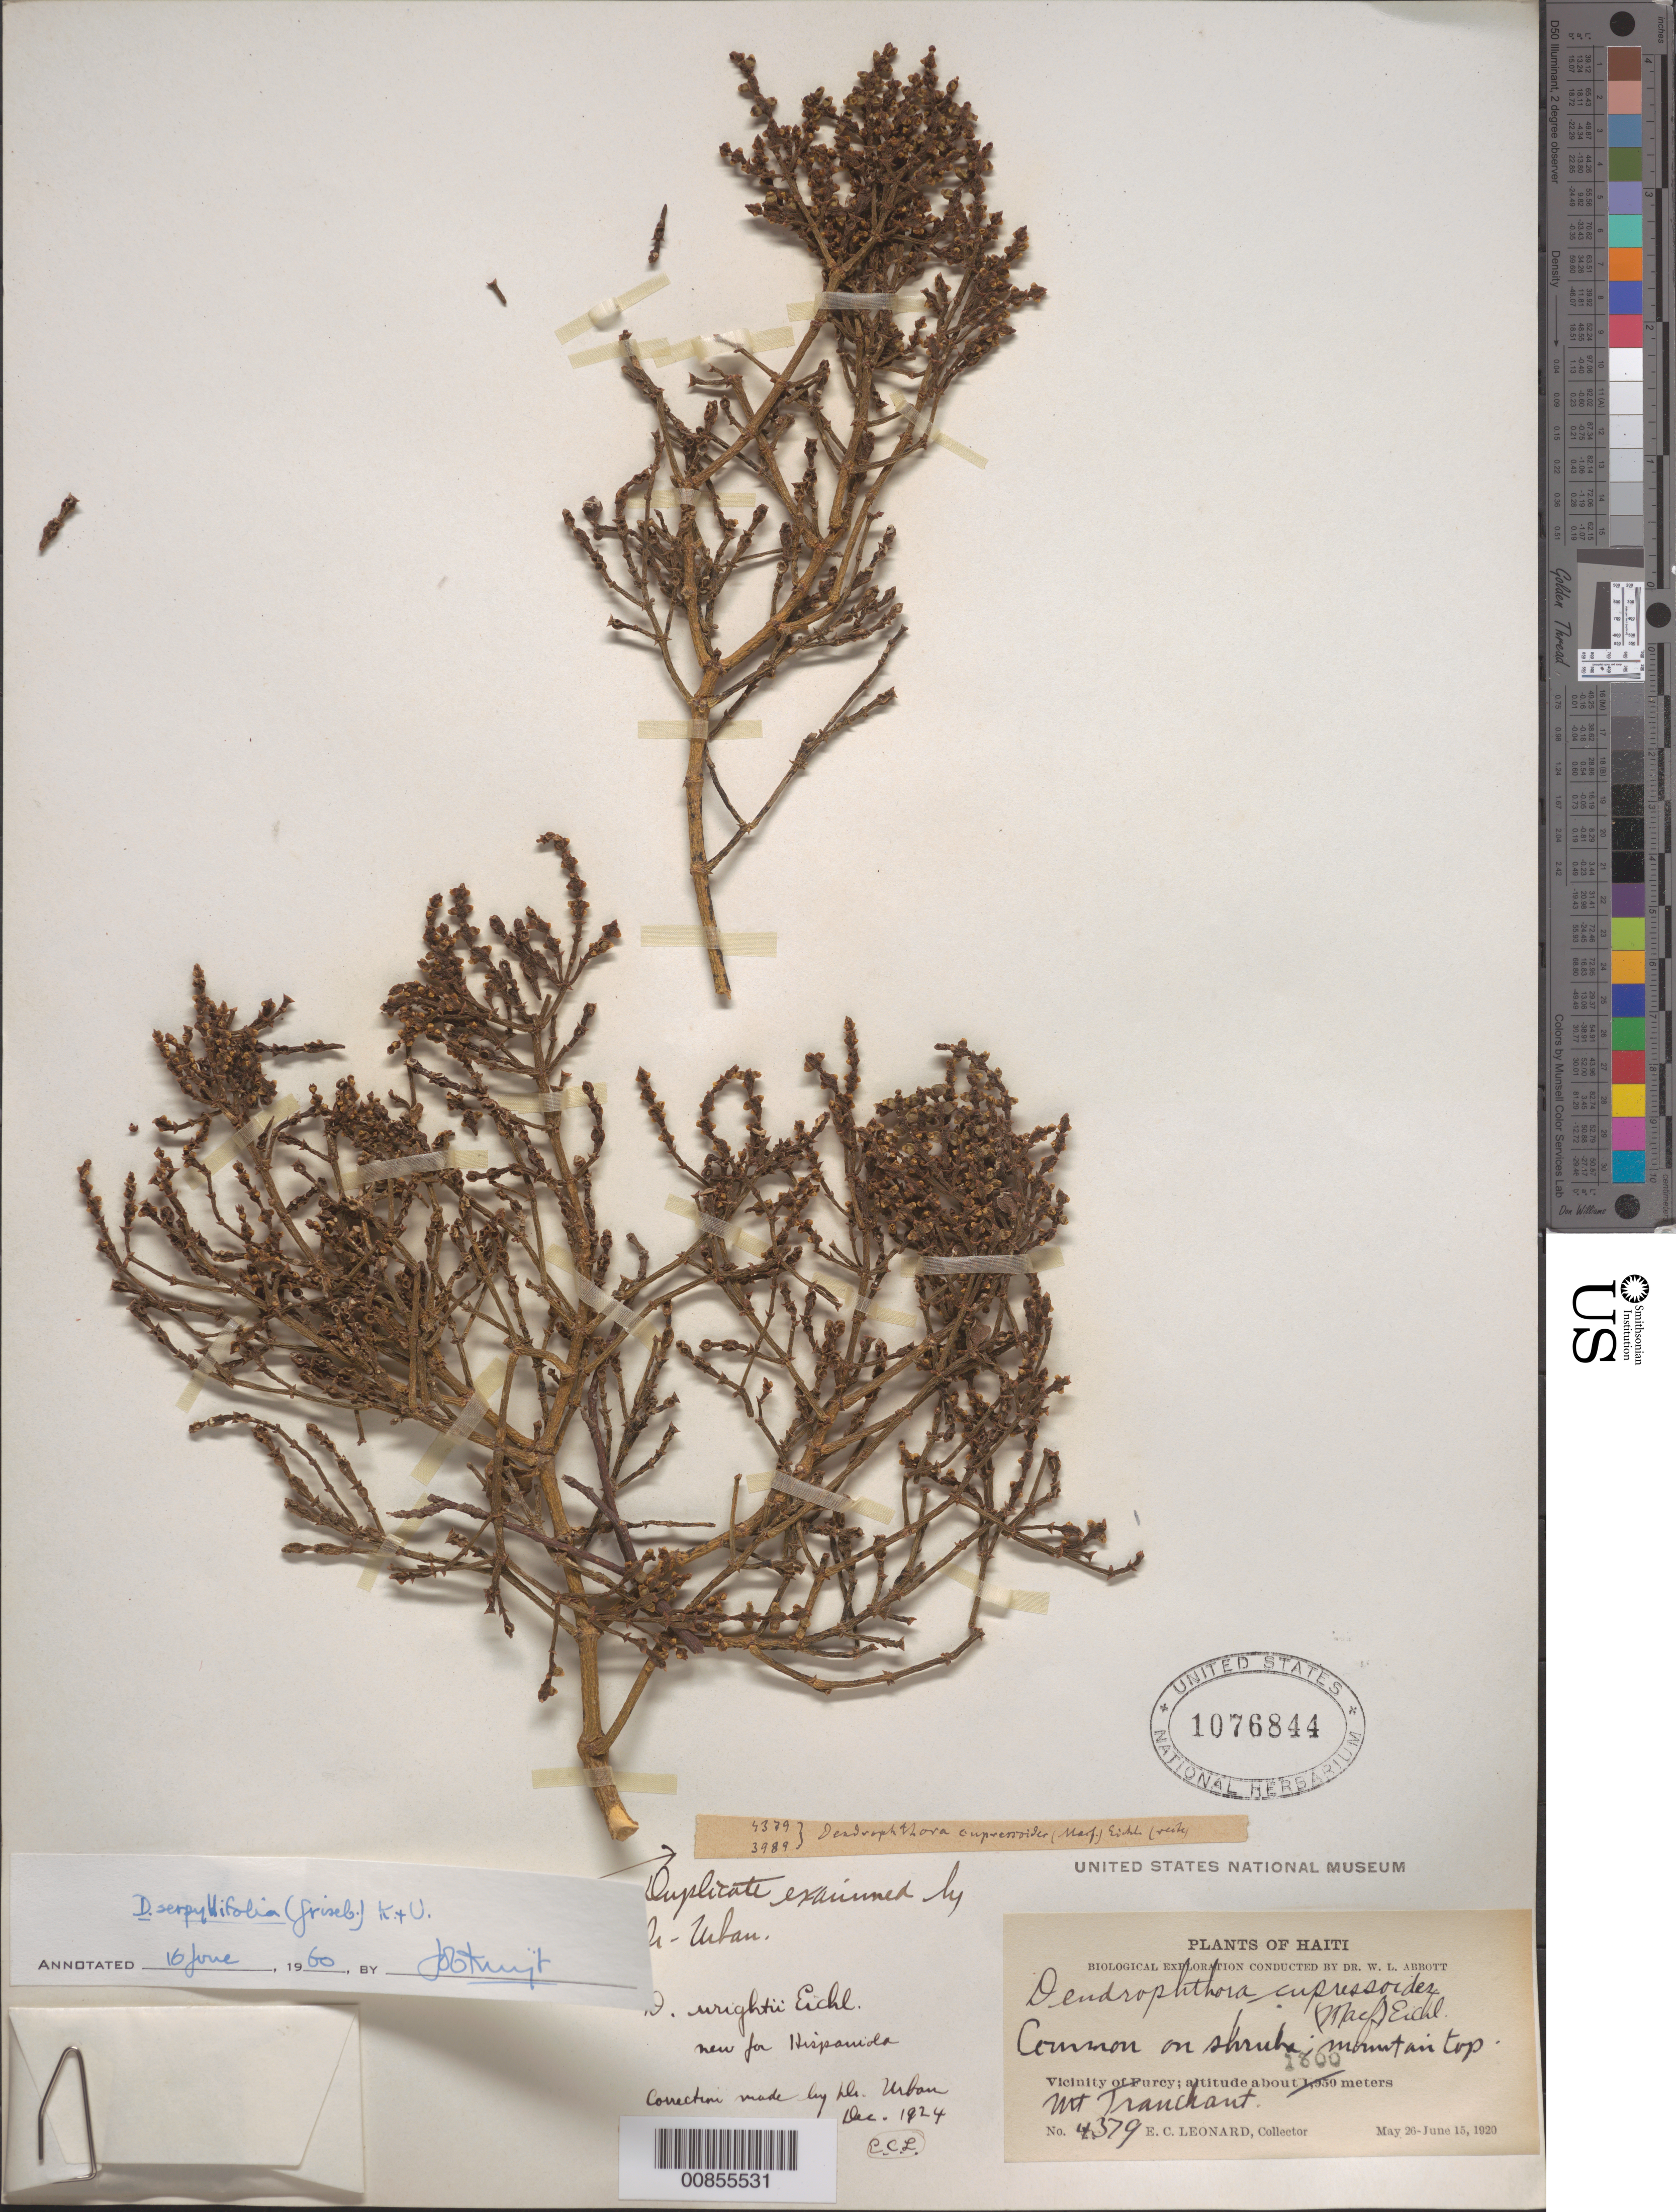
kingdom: Plantae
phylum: Tracheophyta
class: Magnoliopsida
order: Santalales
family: Viscaceae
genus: Dendrophthora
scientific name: Dendrophthora serpyllifolia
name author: (Griseb.) Krug & Urb.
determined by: Kuijt, Job, (CANADA)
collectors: E. C. Leonard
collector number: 4379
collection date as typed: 26 May 1920 to 15 Jun 1920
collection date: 1920-05-26/1920-06-15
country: Haiti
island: Hispaniola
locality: Vicinity of Furcy. Mt. Tranchant. Mountain top.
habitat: Mountain top. Common on shrubs.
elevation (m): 1800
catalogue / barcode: US 1076844